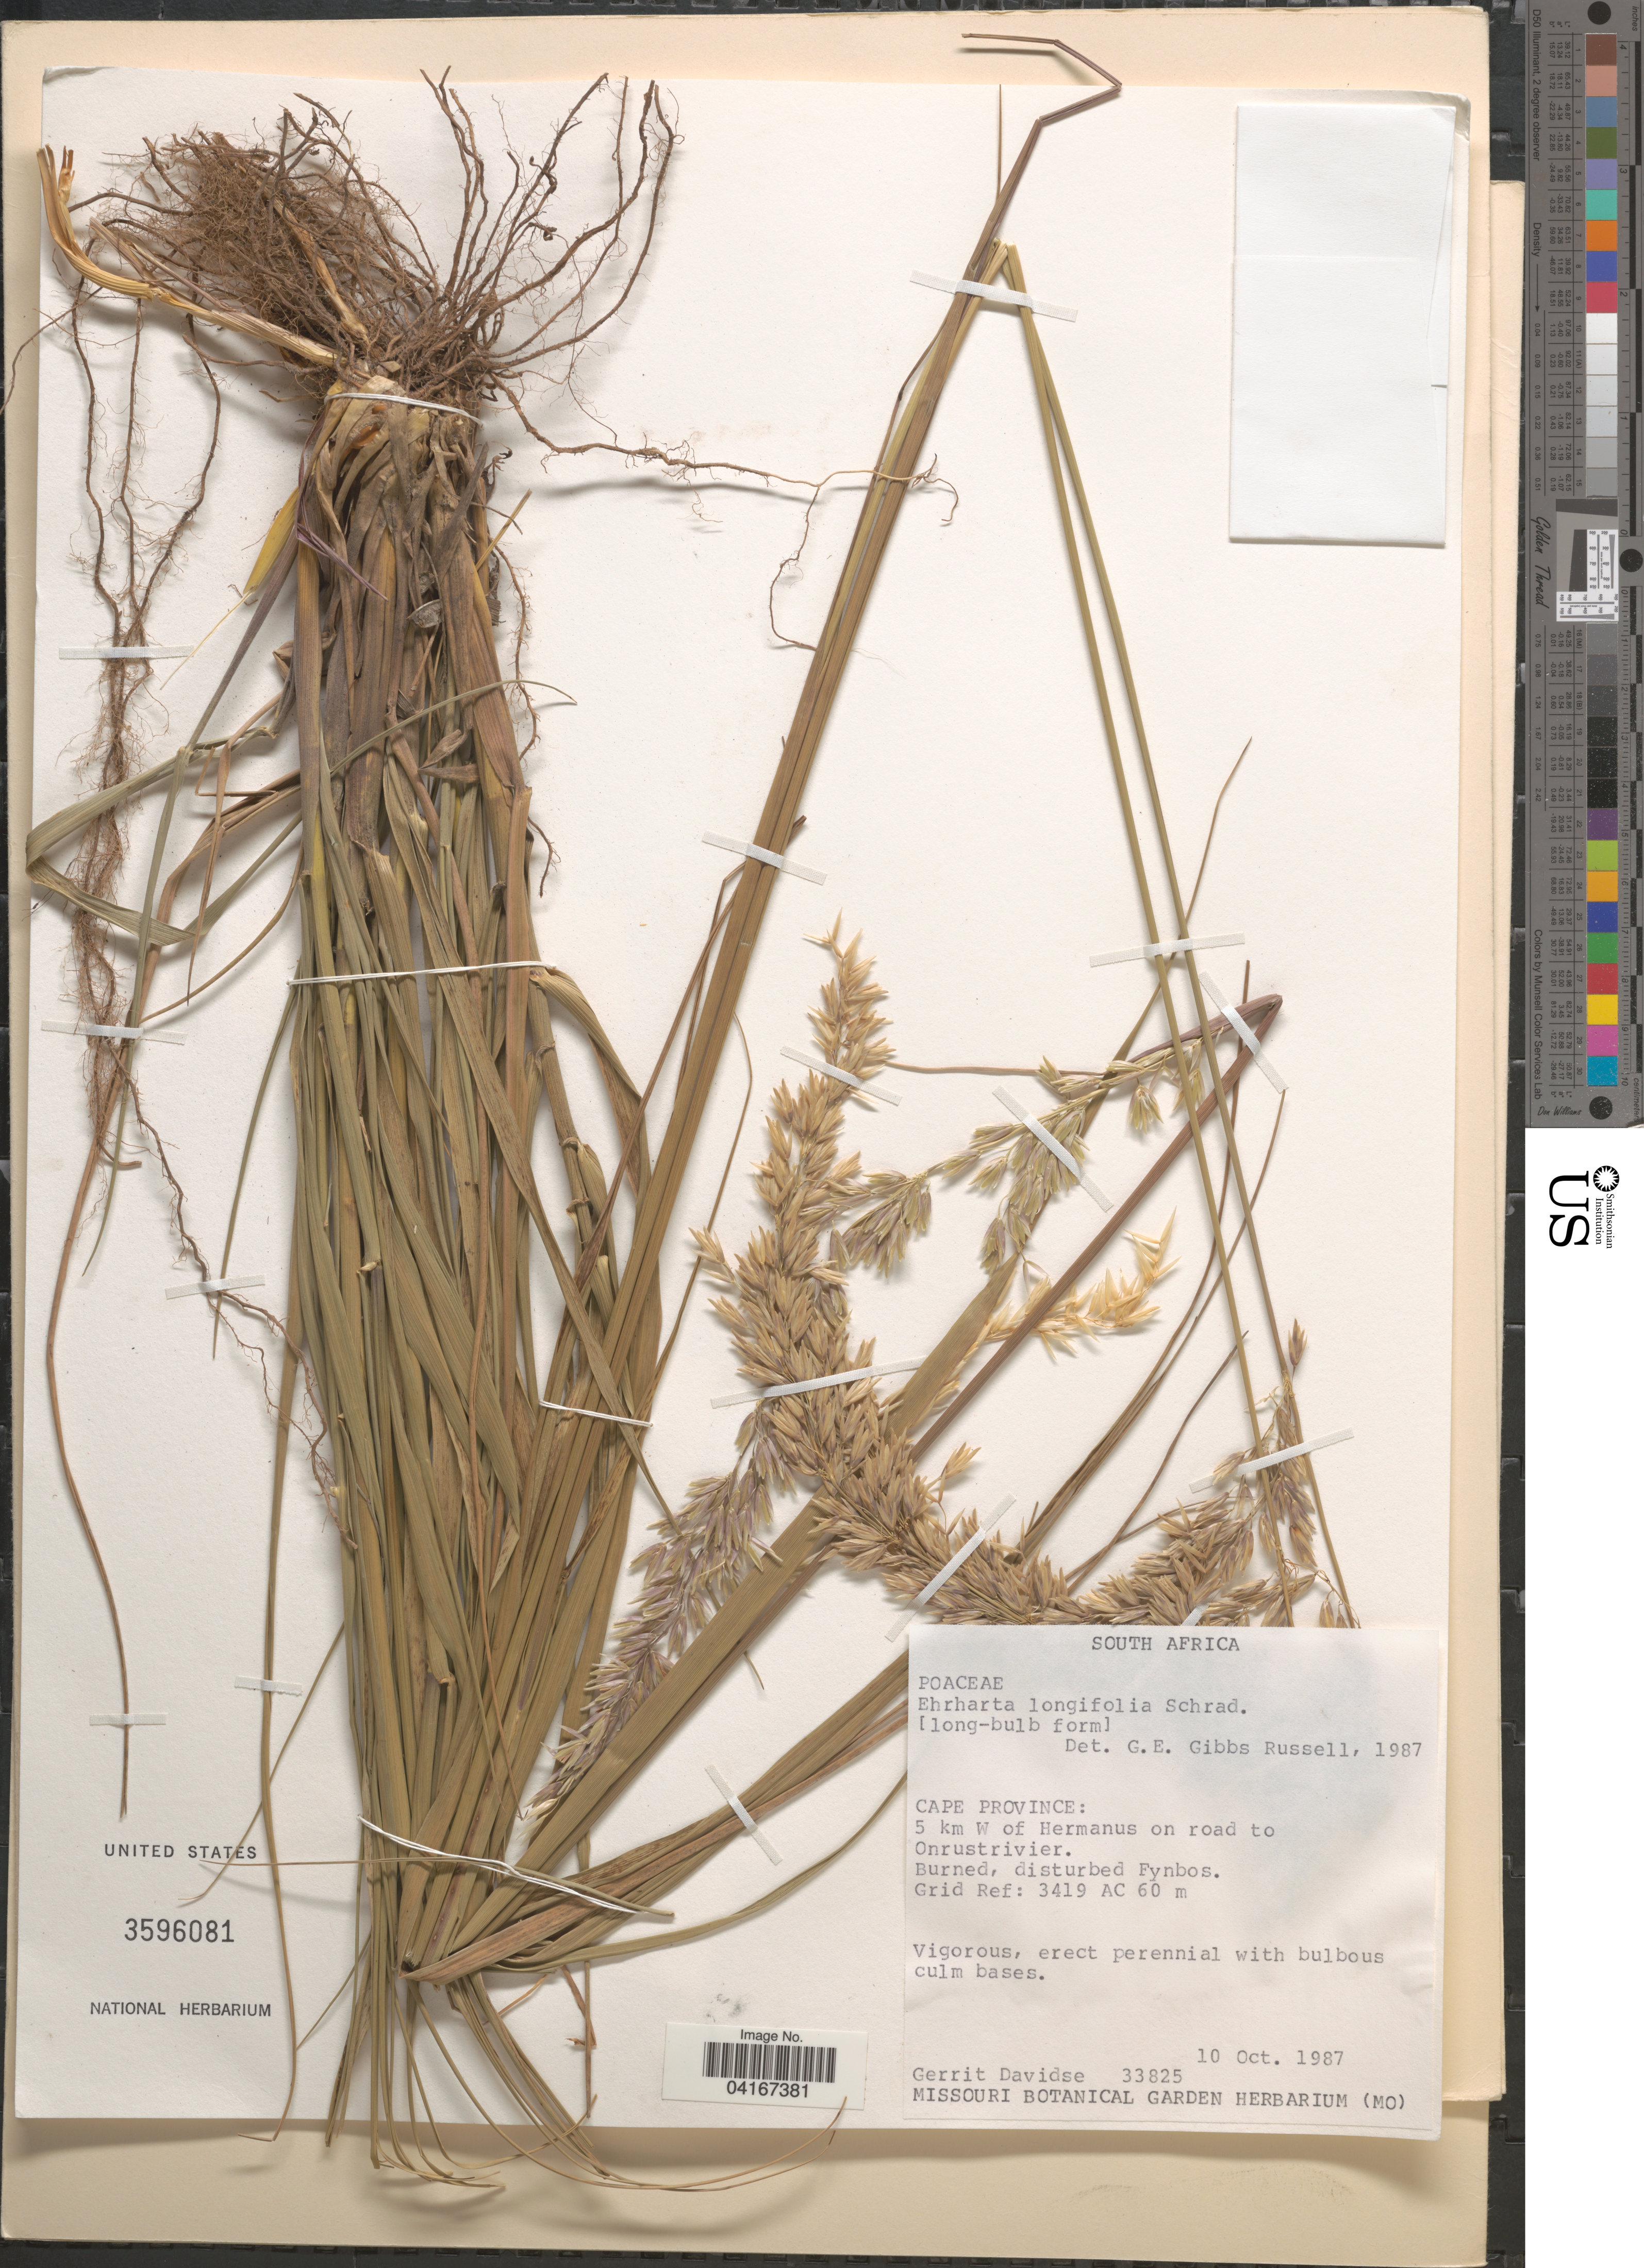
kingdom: Plantae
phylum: Tracheophyta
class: Liliopsida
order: Poales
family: Poaceae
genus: Ehrharta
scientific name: Ehrharta longifolia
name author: Schrad.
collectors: G. Davidse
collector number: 33825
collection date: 1987-10-10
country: South Africa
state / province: Western Cape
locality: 5 km W of Hermanus on road to Onrustrivier. Grid Ref: 3419 AC.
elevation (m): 60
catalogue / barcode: US 3596081